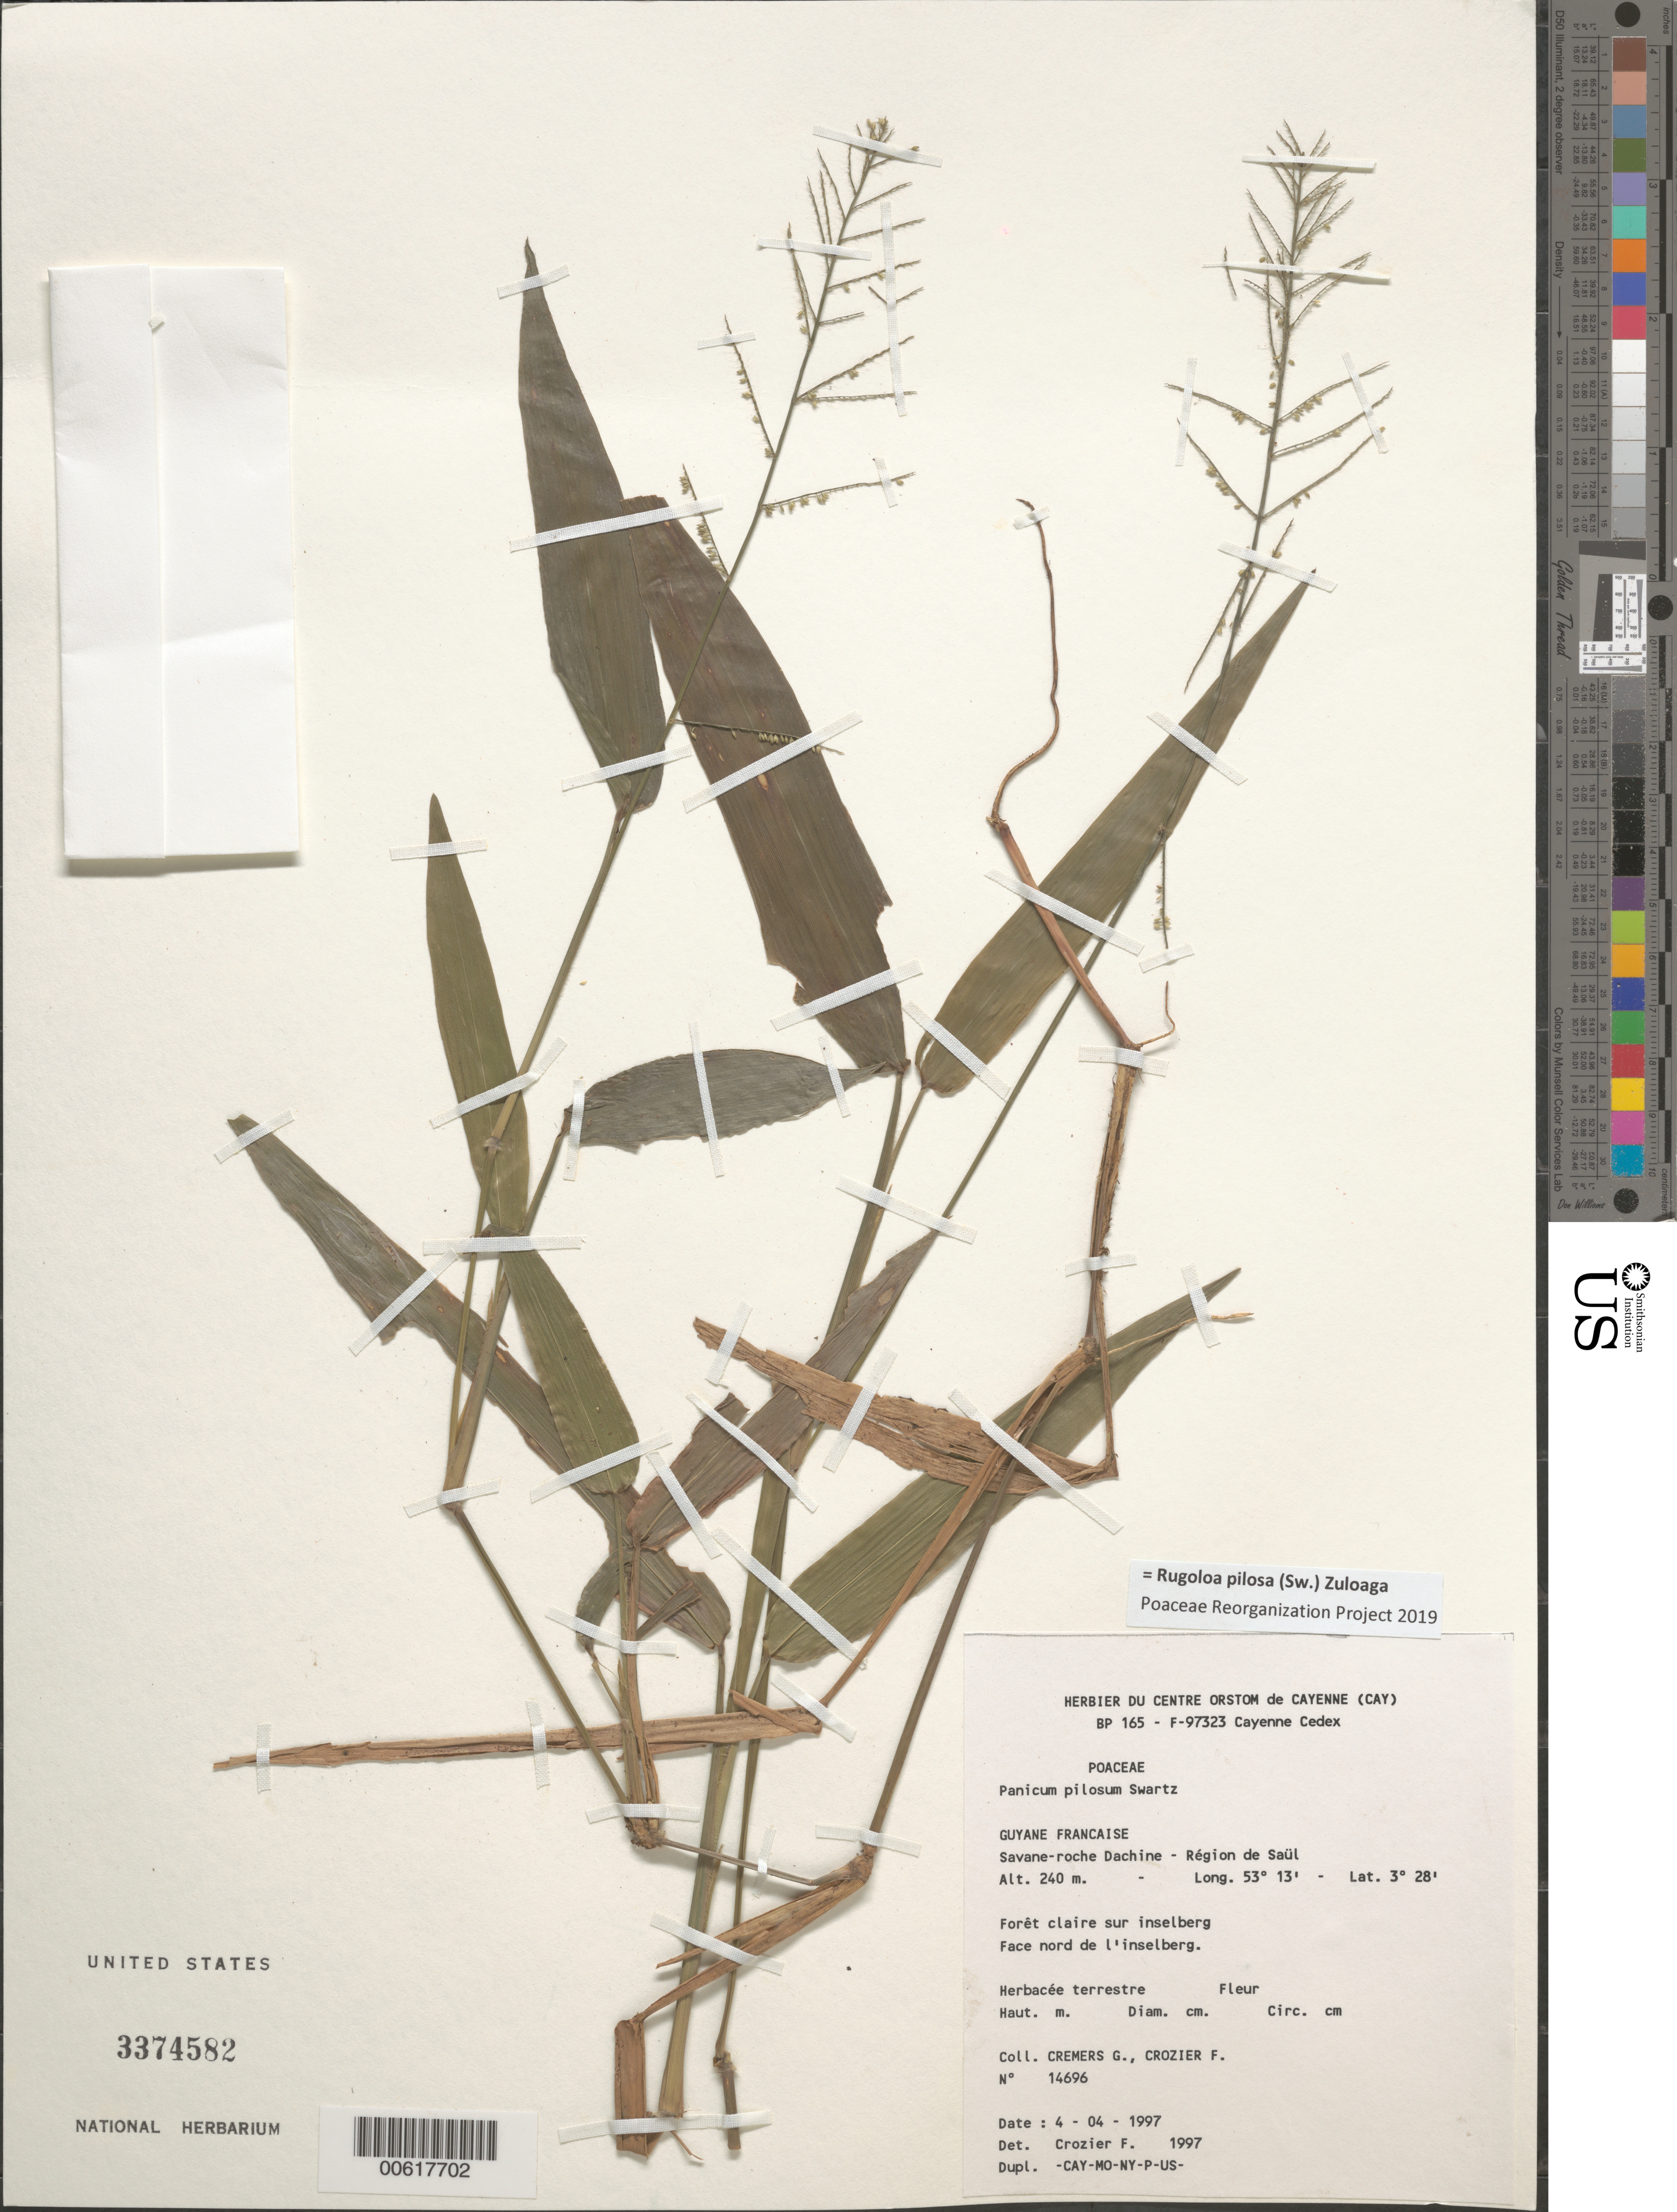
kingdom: Plantae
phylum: Tracheophyta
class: Liliopsida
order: Poales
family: Poaceae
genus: Panicum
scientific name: Panicum pilosum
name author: Sw.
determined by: Crozier, F.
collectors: G. Cremers & F. Crozier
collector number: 14696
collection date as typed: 4-Apr-97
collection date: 1997-04-04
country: French Guiana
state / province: Saint-Laurent-du-Maroni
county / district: Saül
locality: Saül, savane-roche Dachine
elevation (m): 240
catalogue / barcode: US 3374582